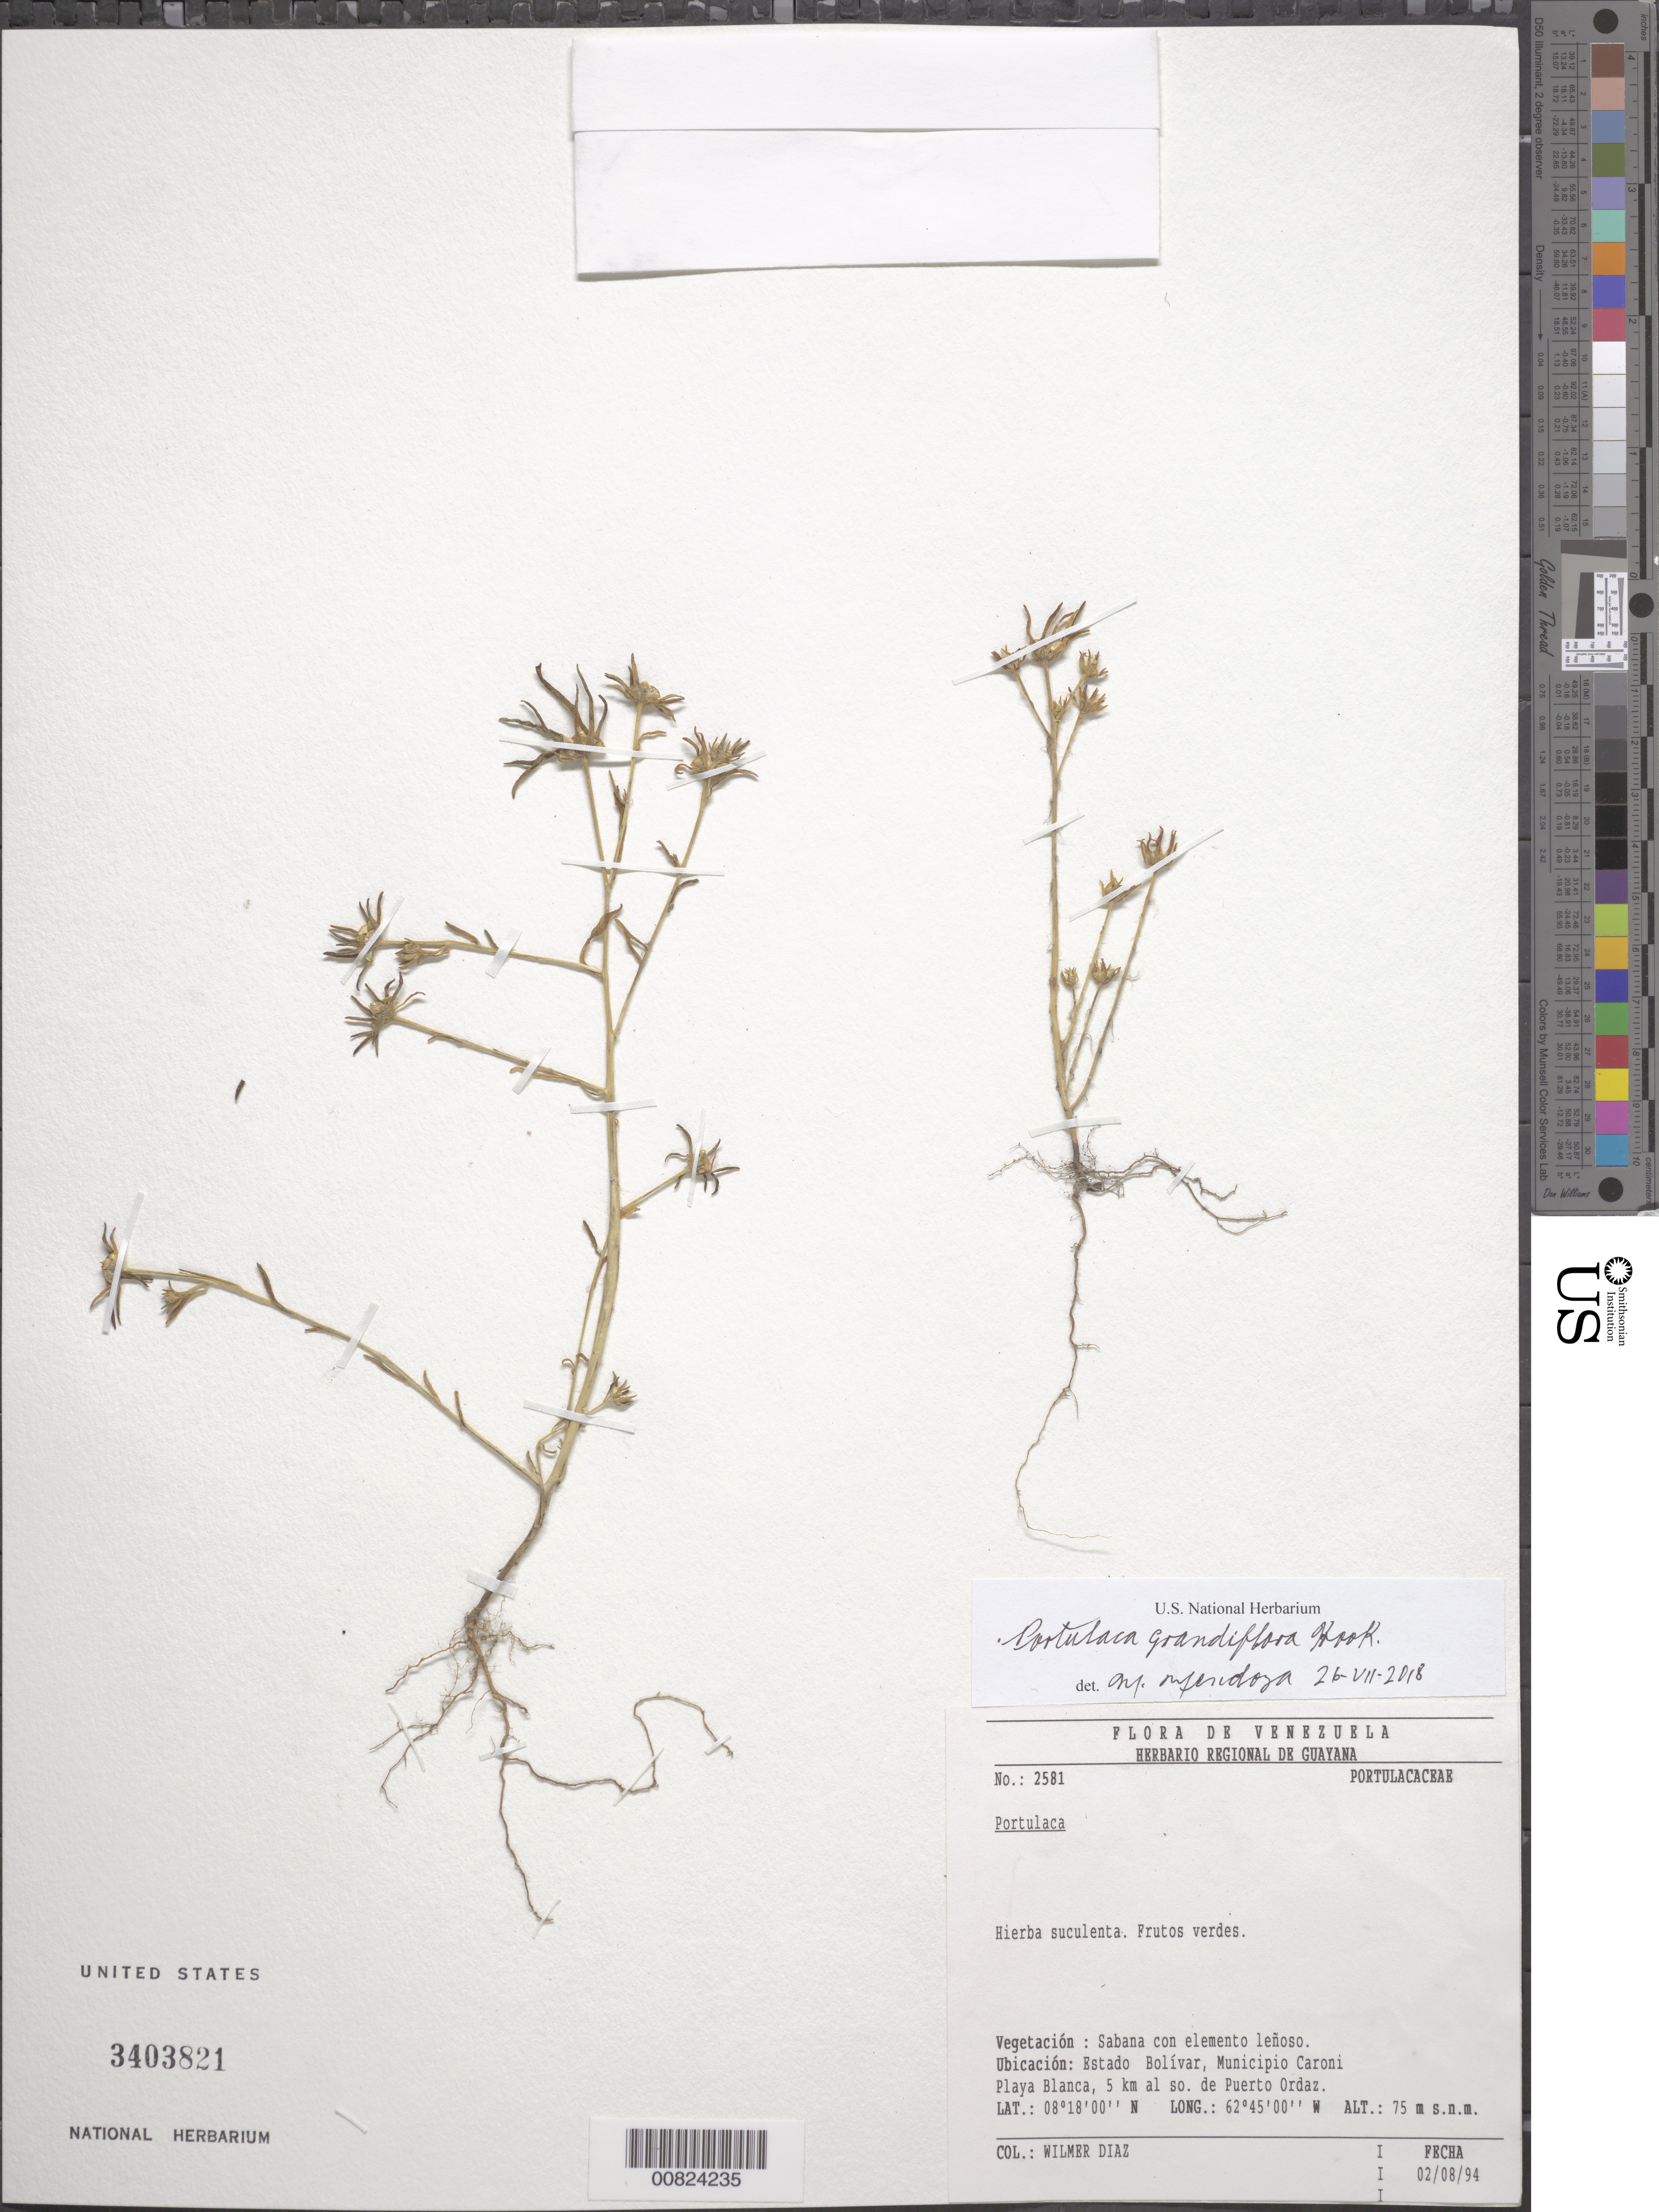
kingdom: Plantae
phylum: Tracheophyta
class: Magnoliopsida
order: Caryophyllales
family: Portulacaceae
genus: Portulaca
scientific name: Portulaca grandiflora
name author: Hook.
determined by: Mendoza, A. M.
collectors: W. Díaz P.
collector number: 2581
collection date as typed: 2-Aug-94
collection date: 1994-08-02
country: Venezuela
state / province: Bolívar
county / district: Caroní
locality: Playa Blanca, 5 km al so. de Puerto Ordaz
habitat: Sabana con elemento leñoso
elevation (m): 75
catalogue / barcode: US 3403821